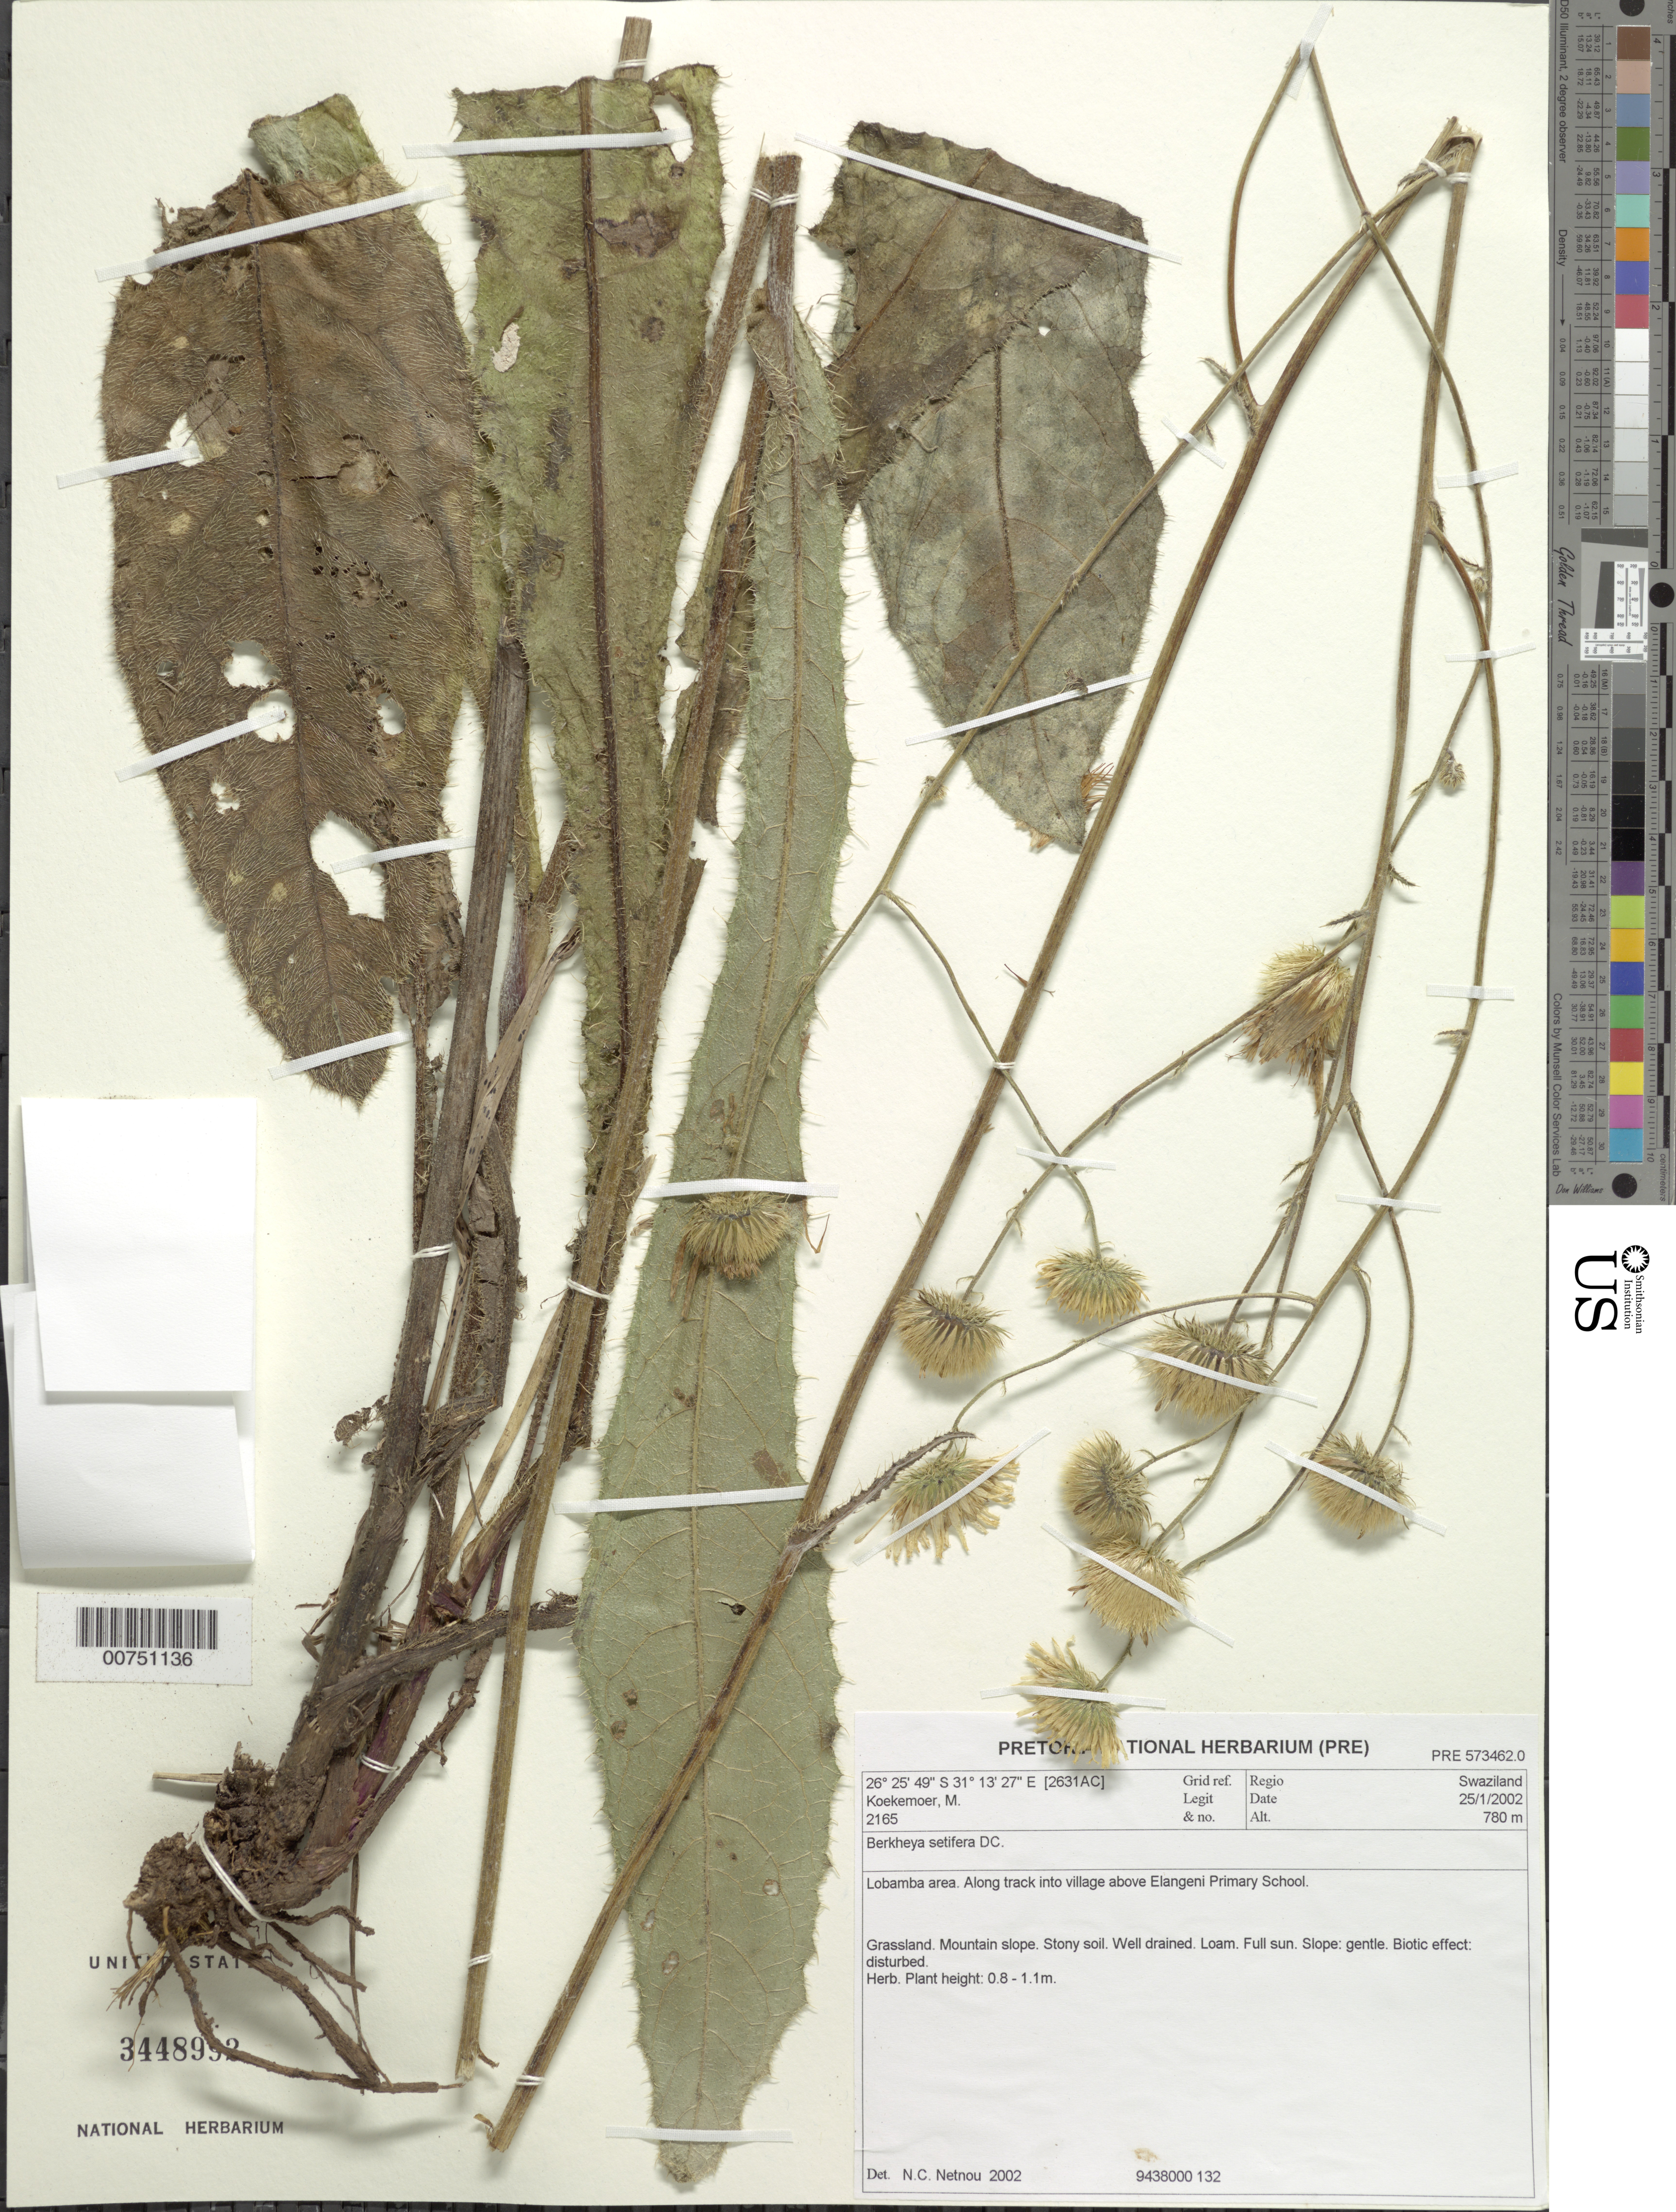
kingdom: Plantae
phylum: Tracheophyta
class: Magnoliopsida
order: Asterales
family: Asteraceae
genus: Berkheya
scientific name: Berkheya setifera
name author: DC.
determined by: Netnou, N. C.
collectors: M. Koekemoer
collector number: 2165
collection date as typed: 25 January 2002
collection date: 2002-01-25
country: Eswatini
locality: Lobamba Area, along track into village above Elangeni Primary School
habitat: Grassland; mountain slope, stony soil, well-drained, loam, full sun, gentle slope, disturbed area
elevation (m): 780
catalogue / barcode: US 3448992